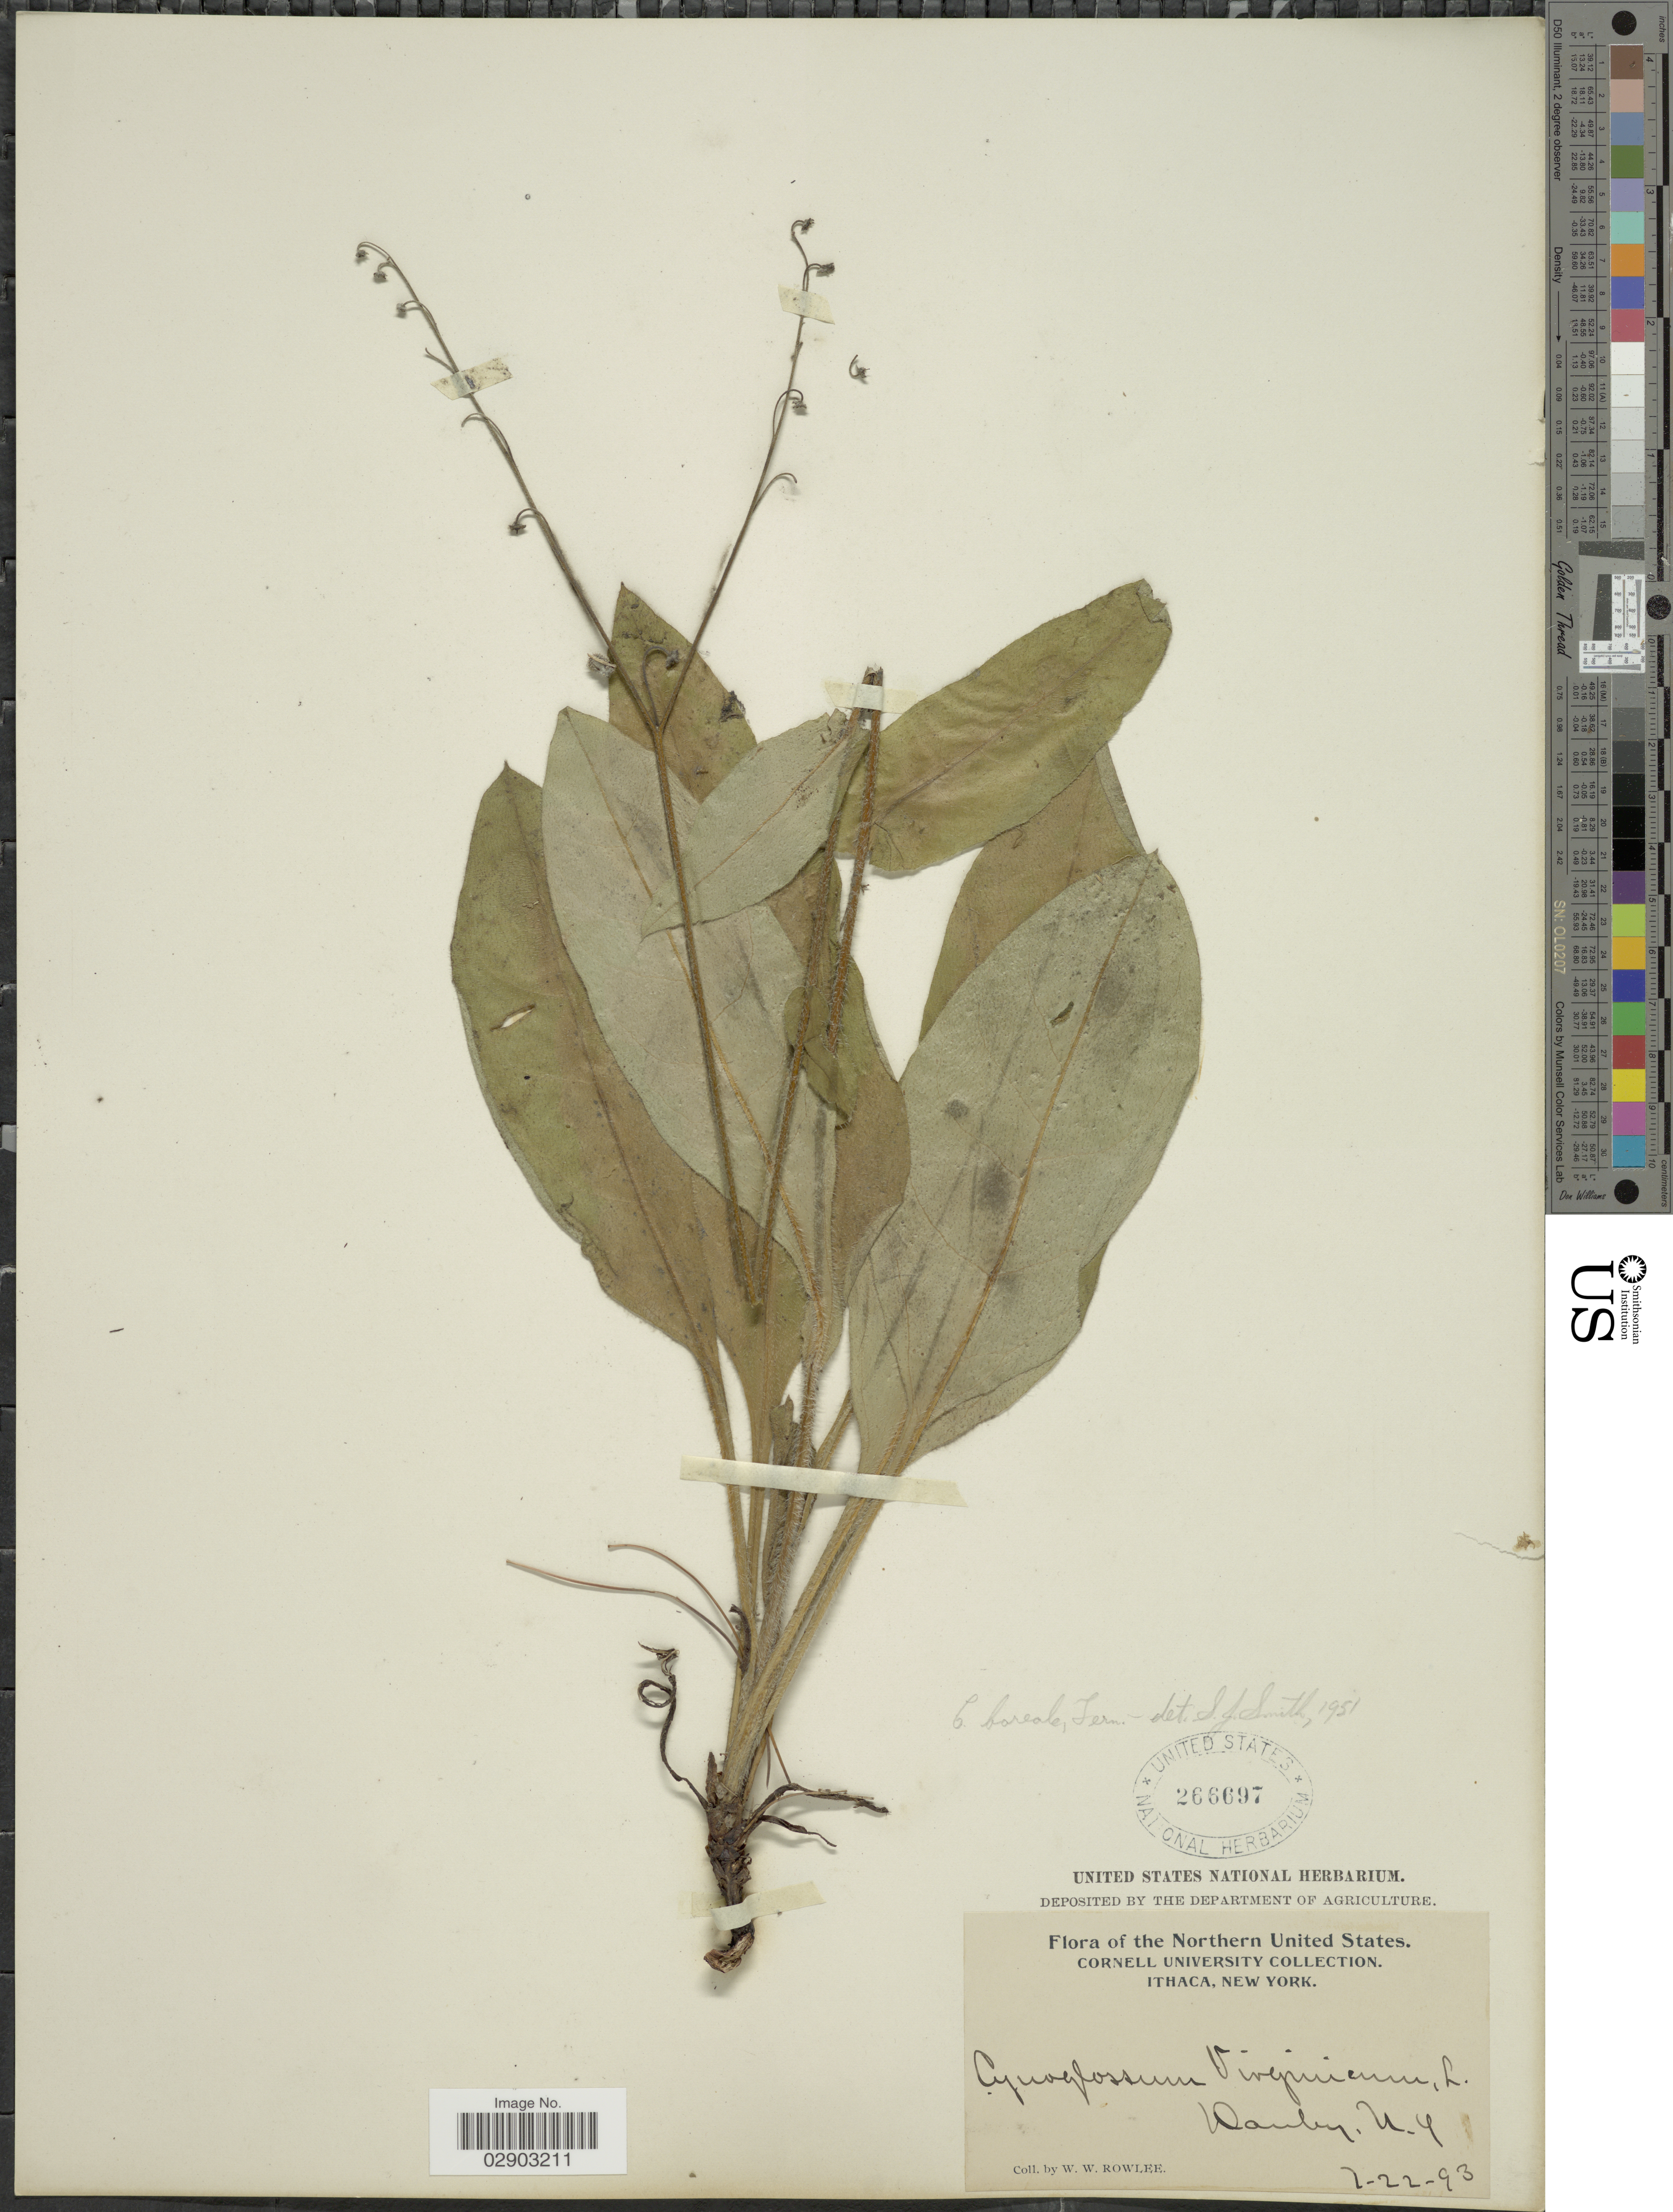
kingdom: Plantae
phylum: Tracheophyta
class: Magnoliopsida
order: Boraginales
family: Boraginaceae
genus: Cynoglossum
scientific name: Cynoglossum virginianum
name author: L.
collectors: W. W. Rowlee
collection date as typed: Transcribed d/m/y: 22/7/93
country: United States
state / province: New York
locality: Northern United States. Ithaca. Danby, N.Y.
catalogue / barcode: US 266697